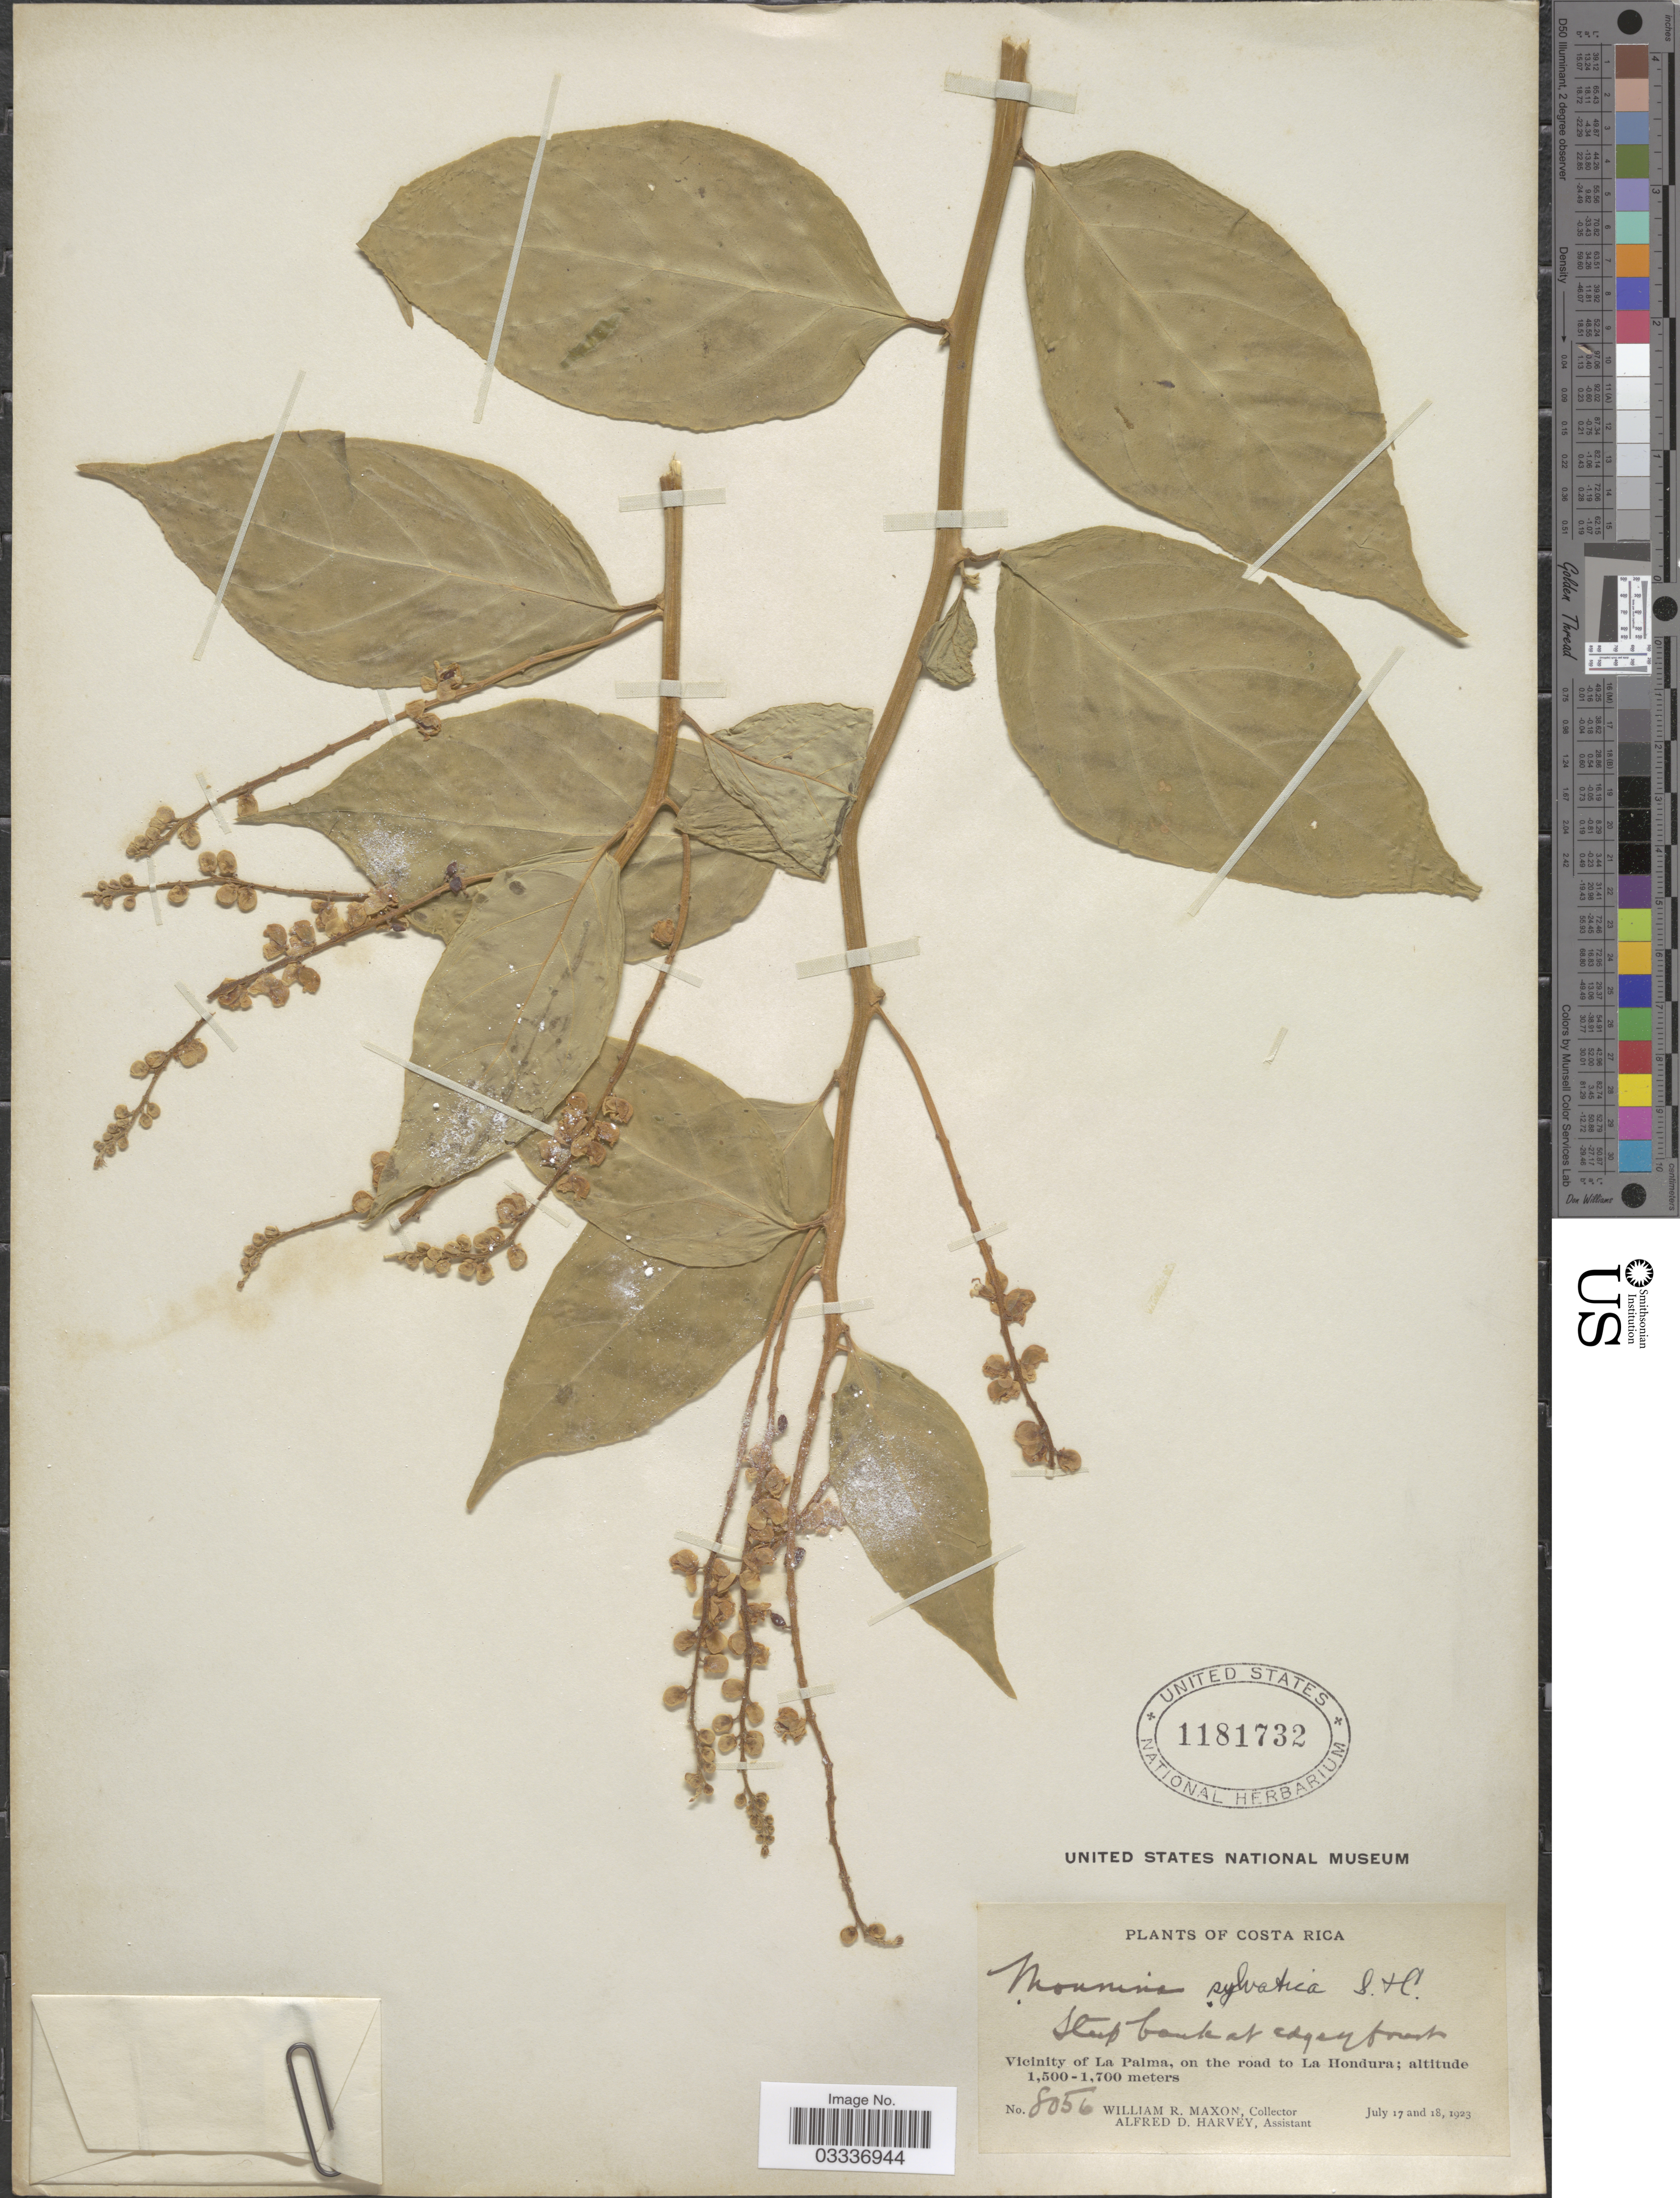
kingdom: Plantae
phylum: Tracheophyta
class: Magnoliopsida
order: Fabales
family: Polygalaceae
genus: Monnina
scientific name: Monnina sylvatica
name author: Schltdl. & Cham.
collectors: W. R. Maxon & A. D. Harvey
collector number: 8056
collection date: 1923-07-17/1923-07-18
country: Costa Rica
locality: Vicinity of La Palma, on the road to La Hondura.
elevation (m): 1500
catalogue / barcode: US 1181732